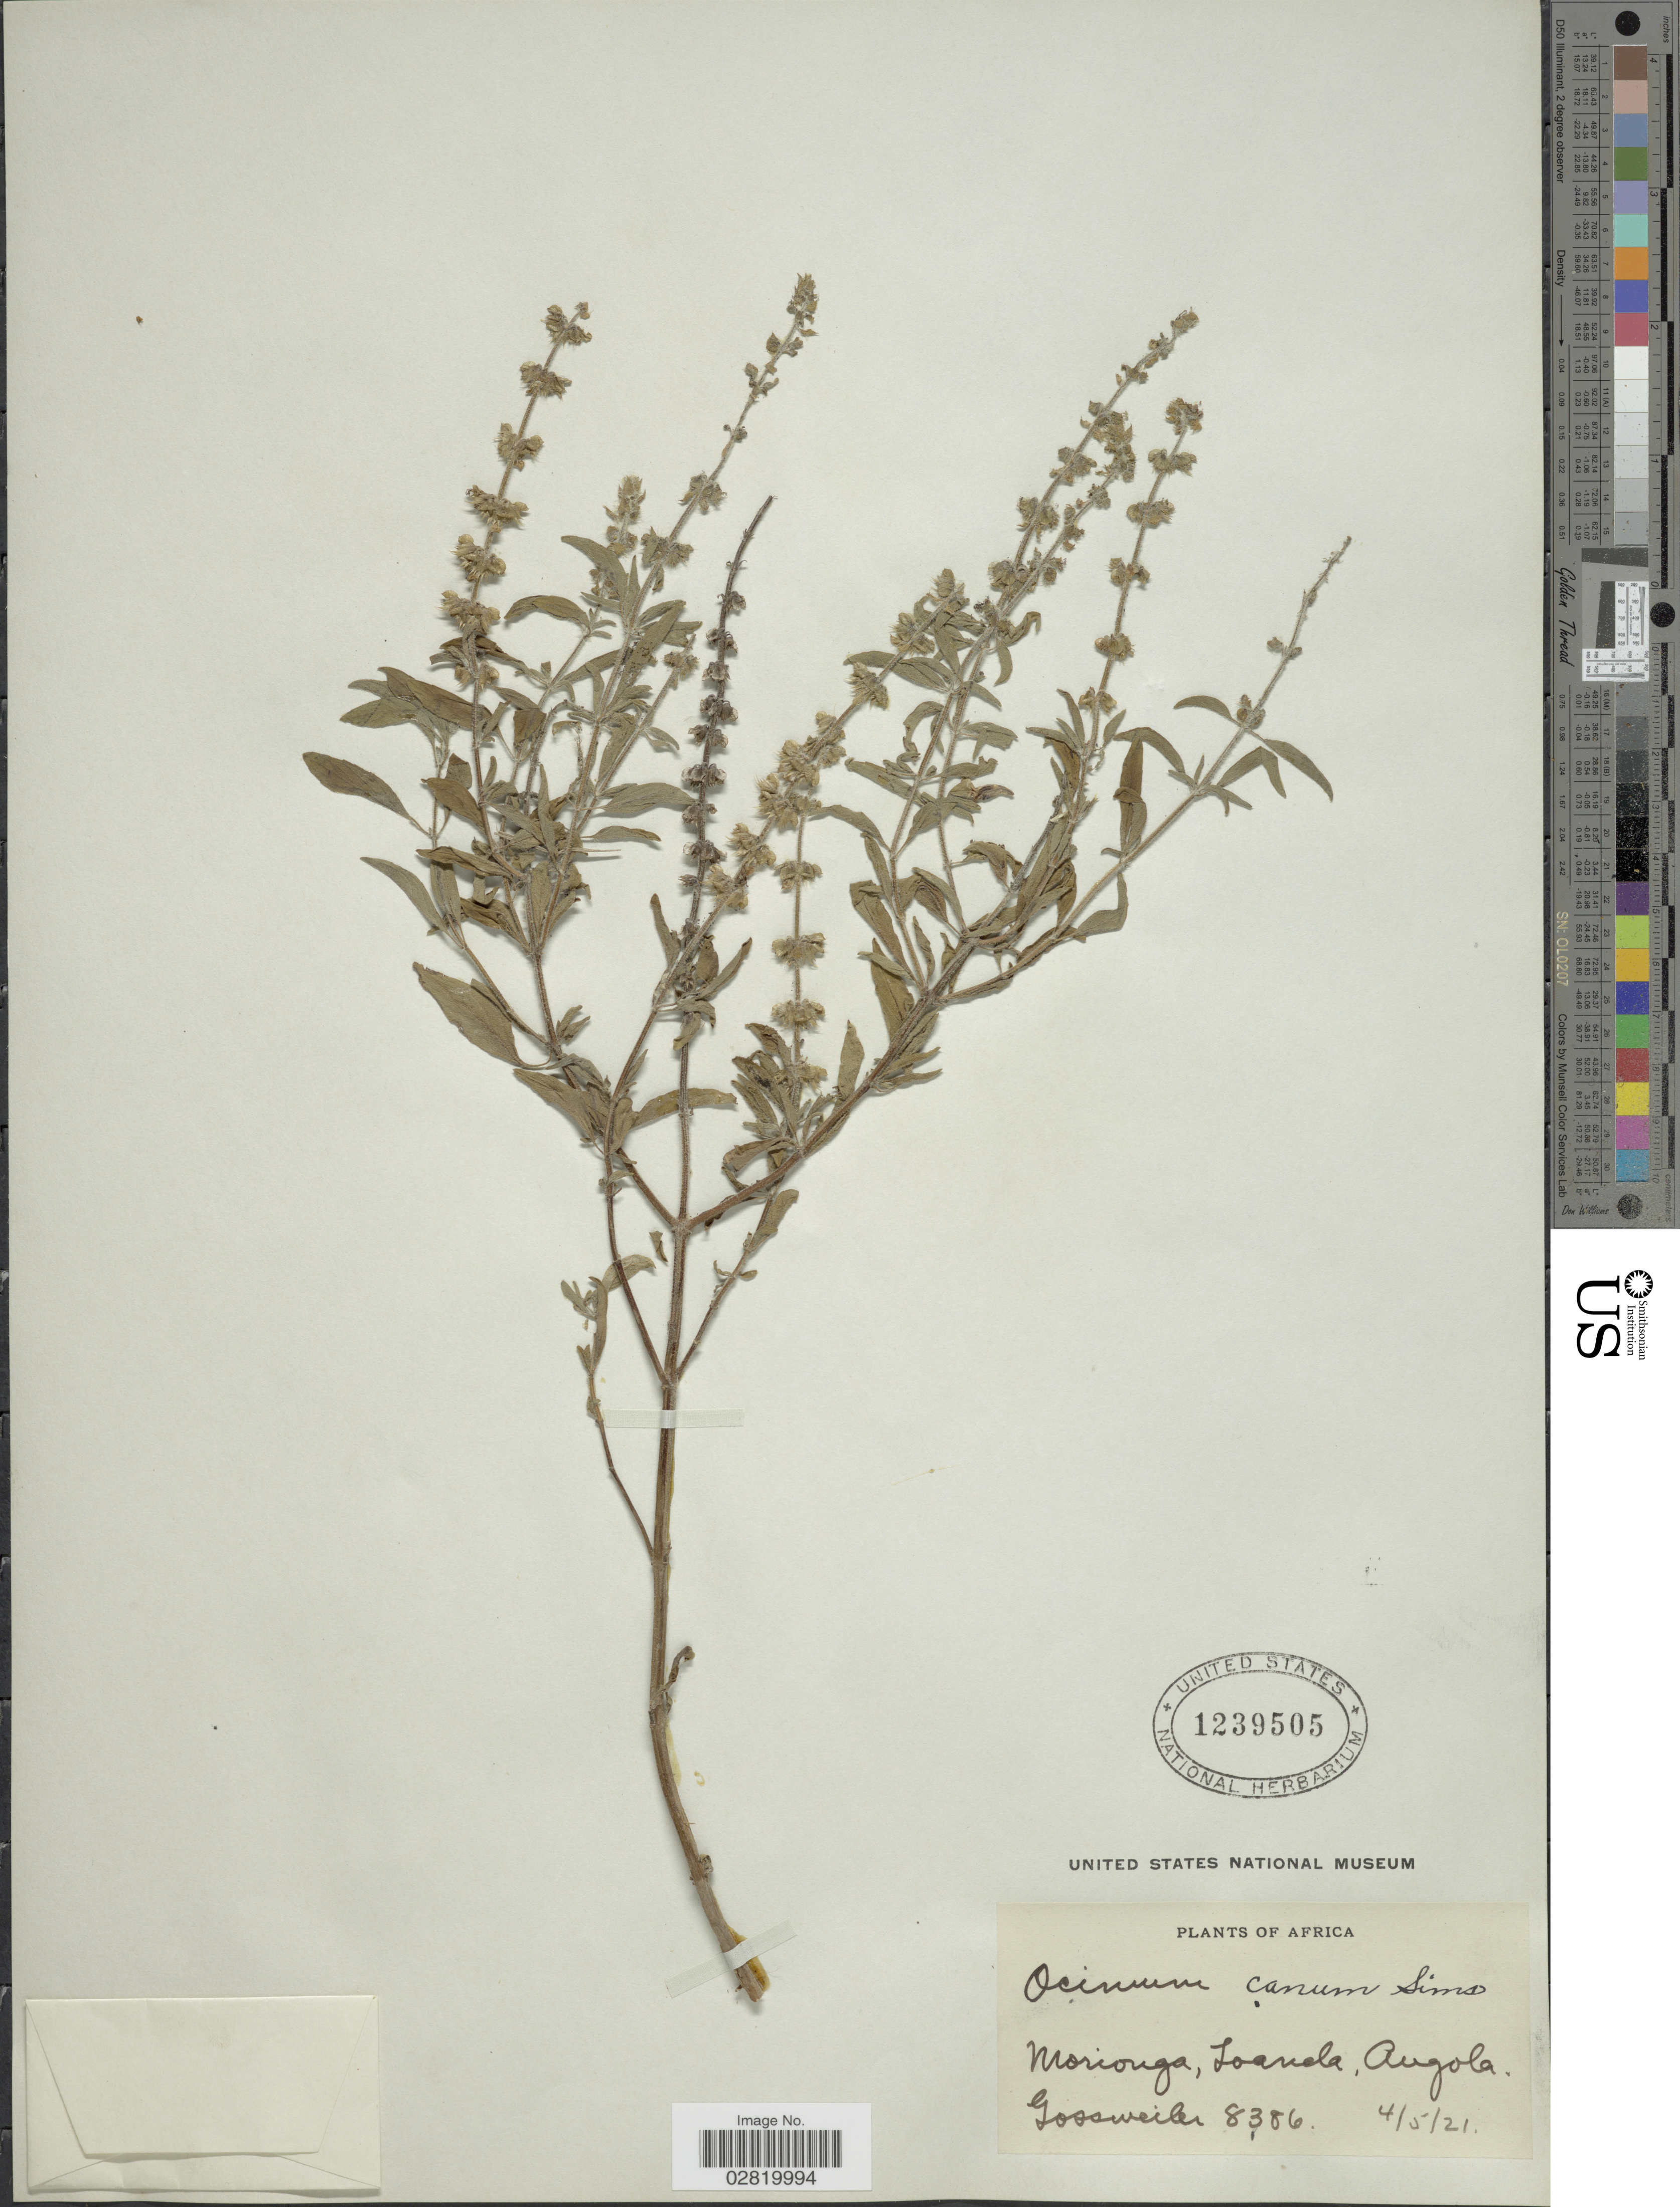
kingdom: Plantae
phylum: Tracheophyta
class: Magnoliopsida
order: Lamiales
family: Lamiaceae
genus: Ocimum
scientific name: Ocimum canum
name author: Sims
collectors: -. Gossweiler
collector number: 8386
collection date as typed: Transcribed d/m/y: 4/5/21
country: Angola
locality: Morionga, Loanda.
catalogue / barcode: US 1239505